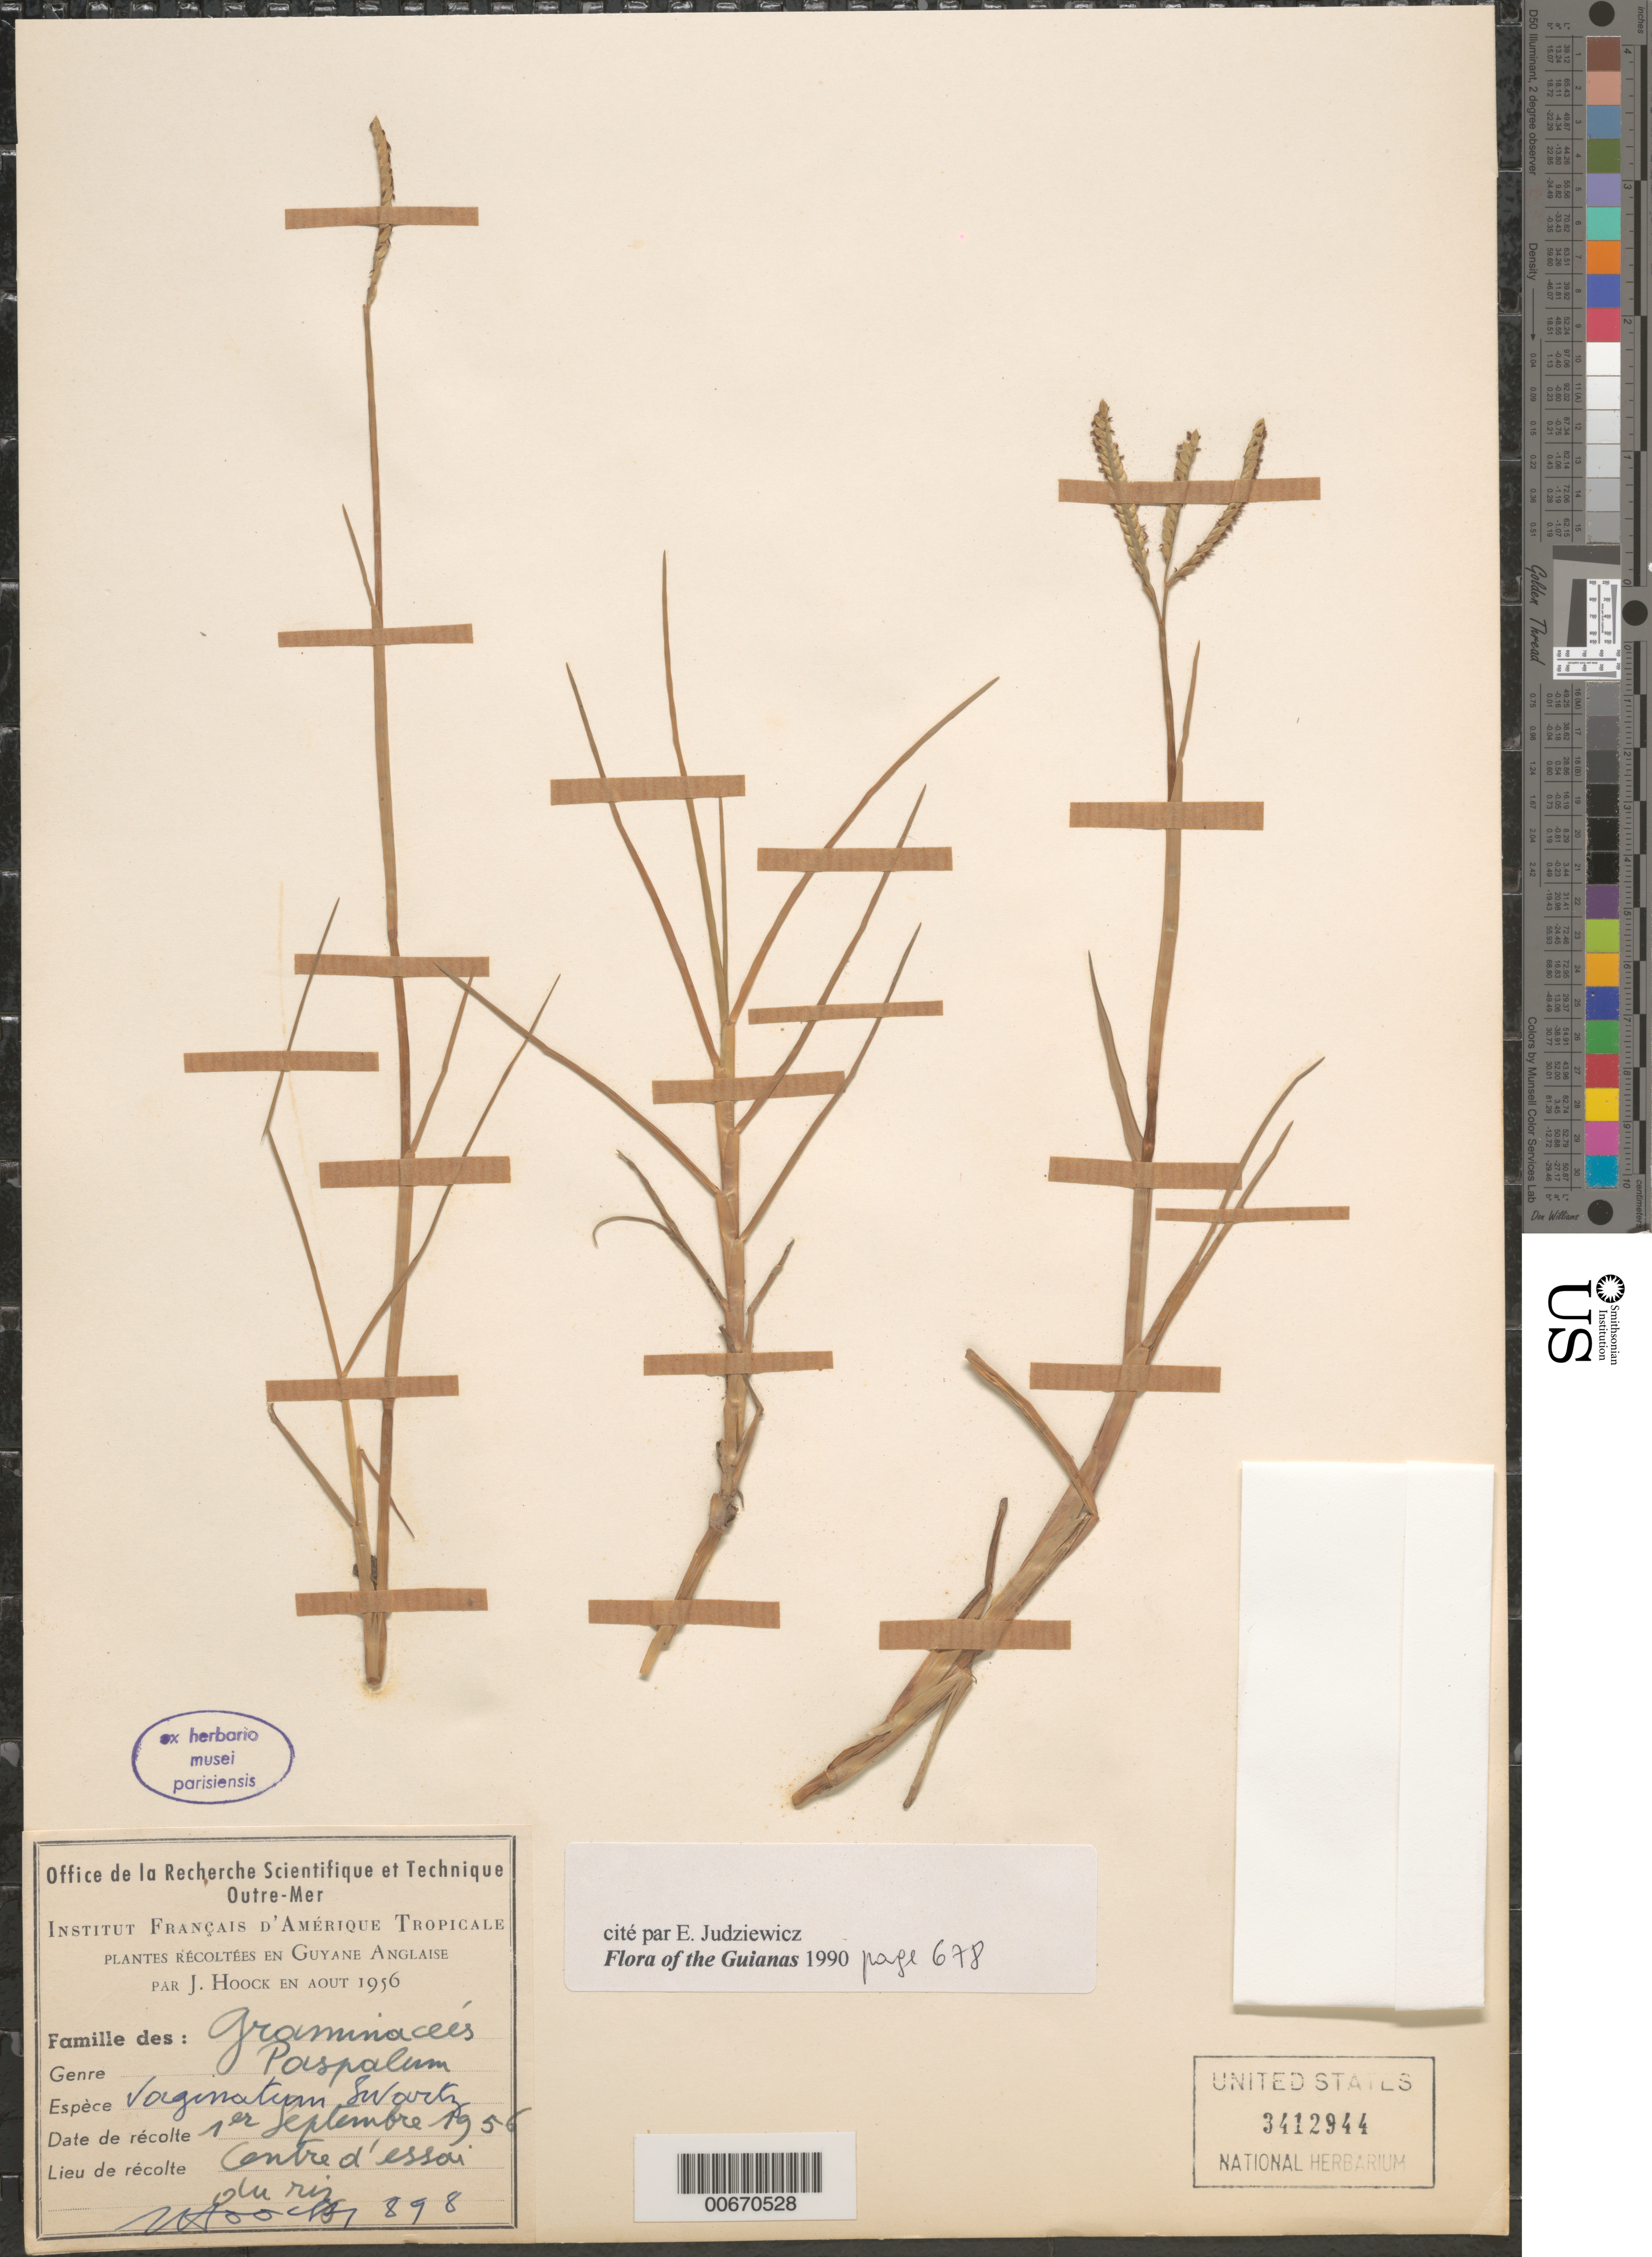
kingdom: Plantae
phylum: Tracheophyta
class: Liliopsida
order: Poales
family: Poaceae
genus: Paspalum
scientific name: Paspalum vaginatum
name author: Sw.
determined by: Judziewicz, E. J.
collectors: J. Hoock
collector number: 898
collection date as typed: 1-Sep-56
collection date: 1956-09-01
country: Guyana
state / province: Mahaica-Berbice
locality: Centre d'essai du riz [Rice Research Station]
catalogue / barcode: US 3412944